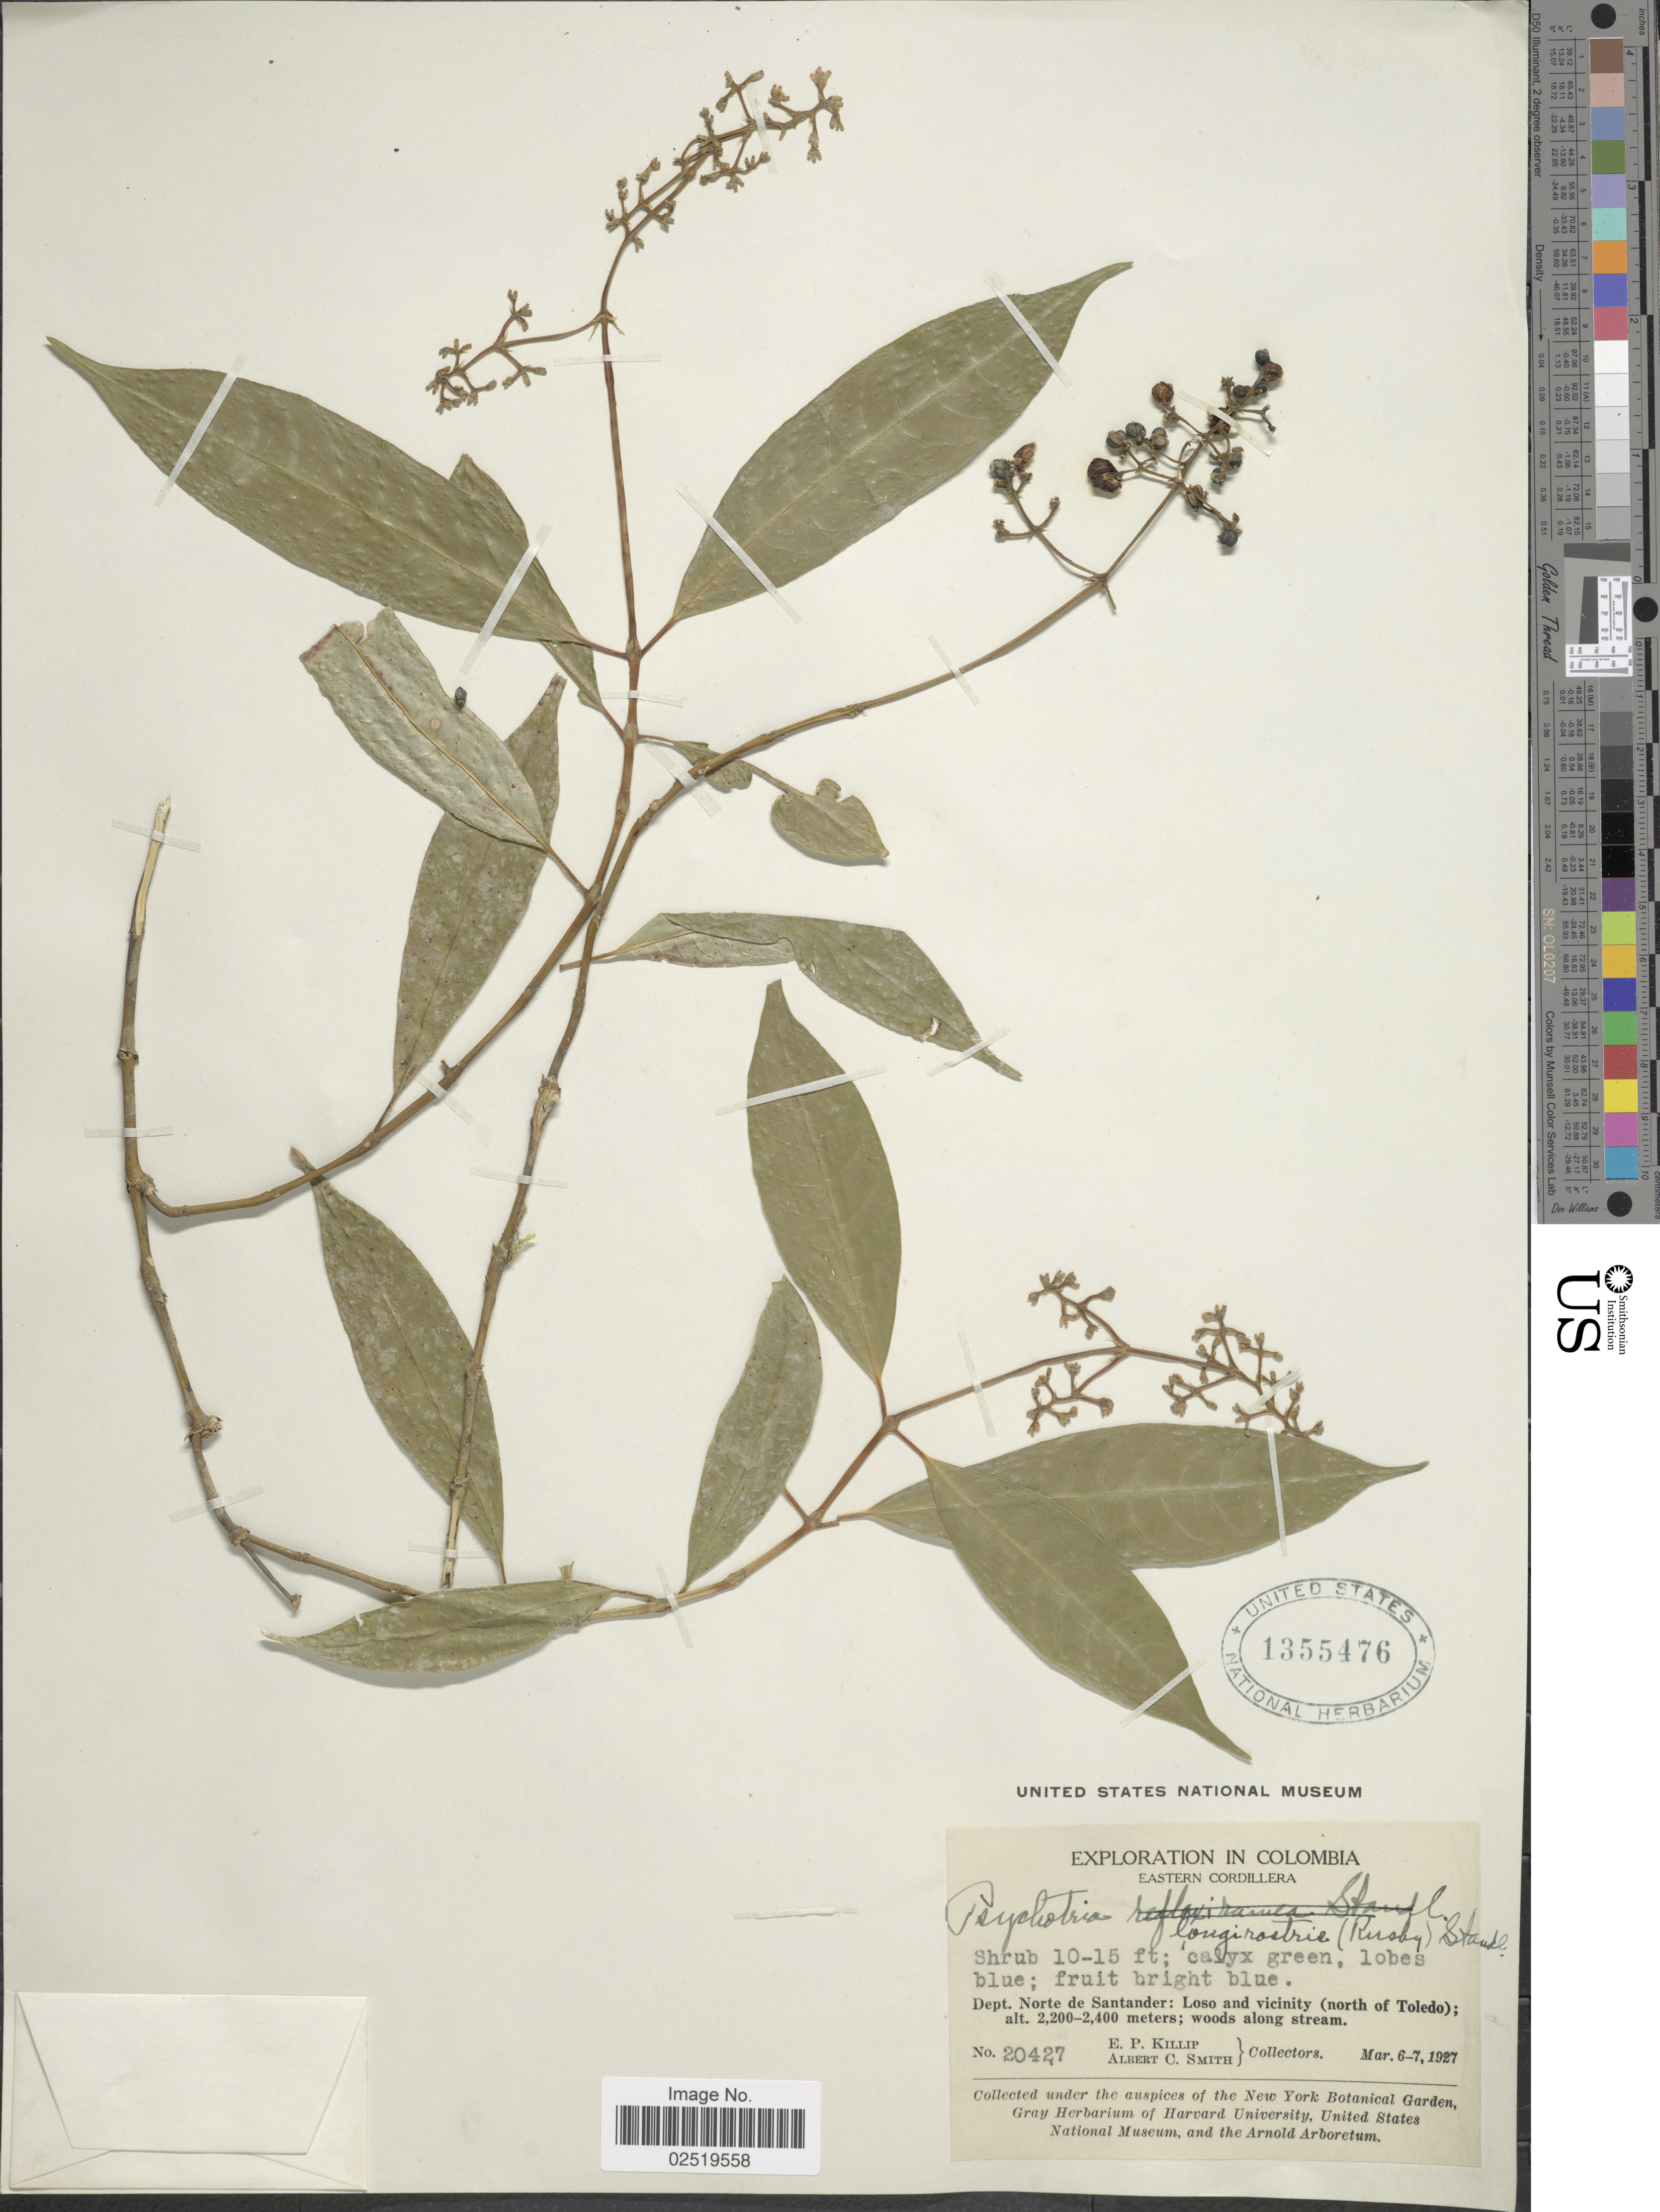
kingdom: Plantae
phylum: Tracheophyta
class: Magnoliopsida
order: Gentianales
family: Rubiaceae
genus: Psychotria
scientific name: Psychotria longirostris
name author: (Rusby) Standl.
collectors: E. P. Killip & A. C. Smith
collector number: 20427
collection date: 1927-03-06/1927-03-07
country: Colombia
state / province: Norte de Santander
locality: Eastern Cordillera, Loso and vicinity (north of Toledo); woods along stream.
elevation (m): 2200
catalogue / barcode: US 1355476